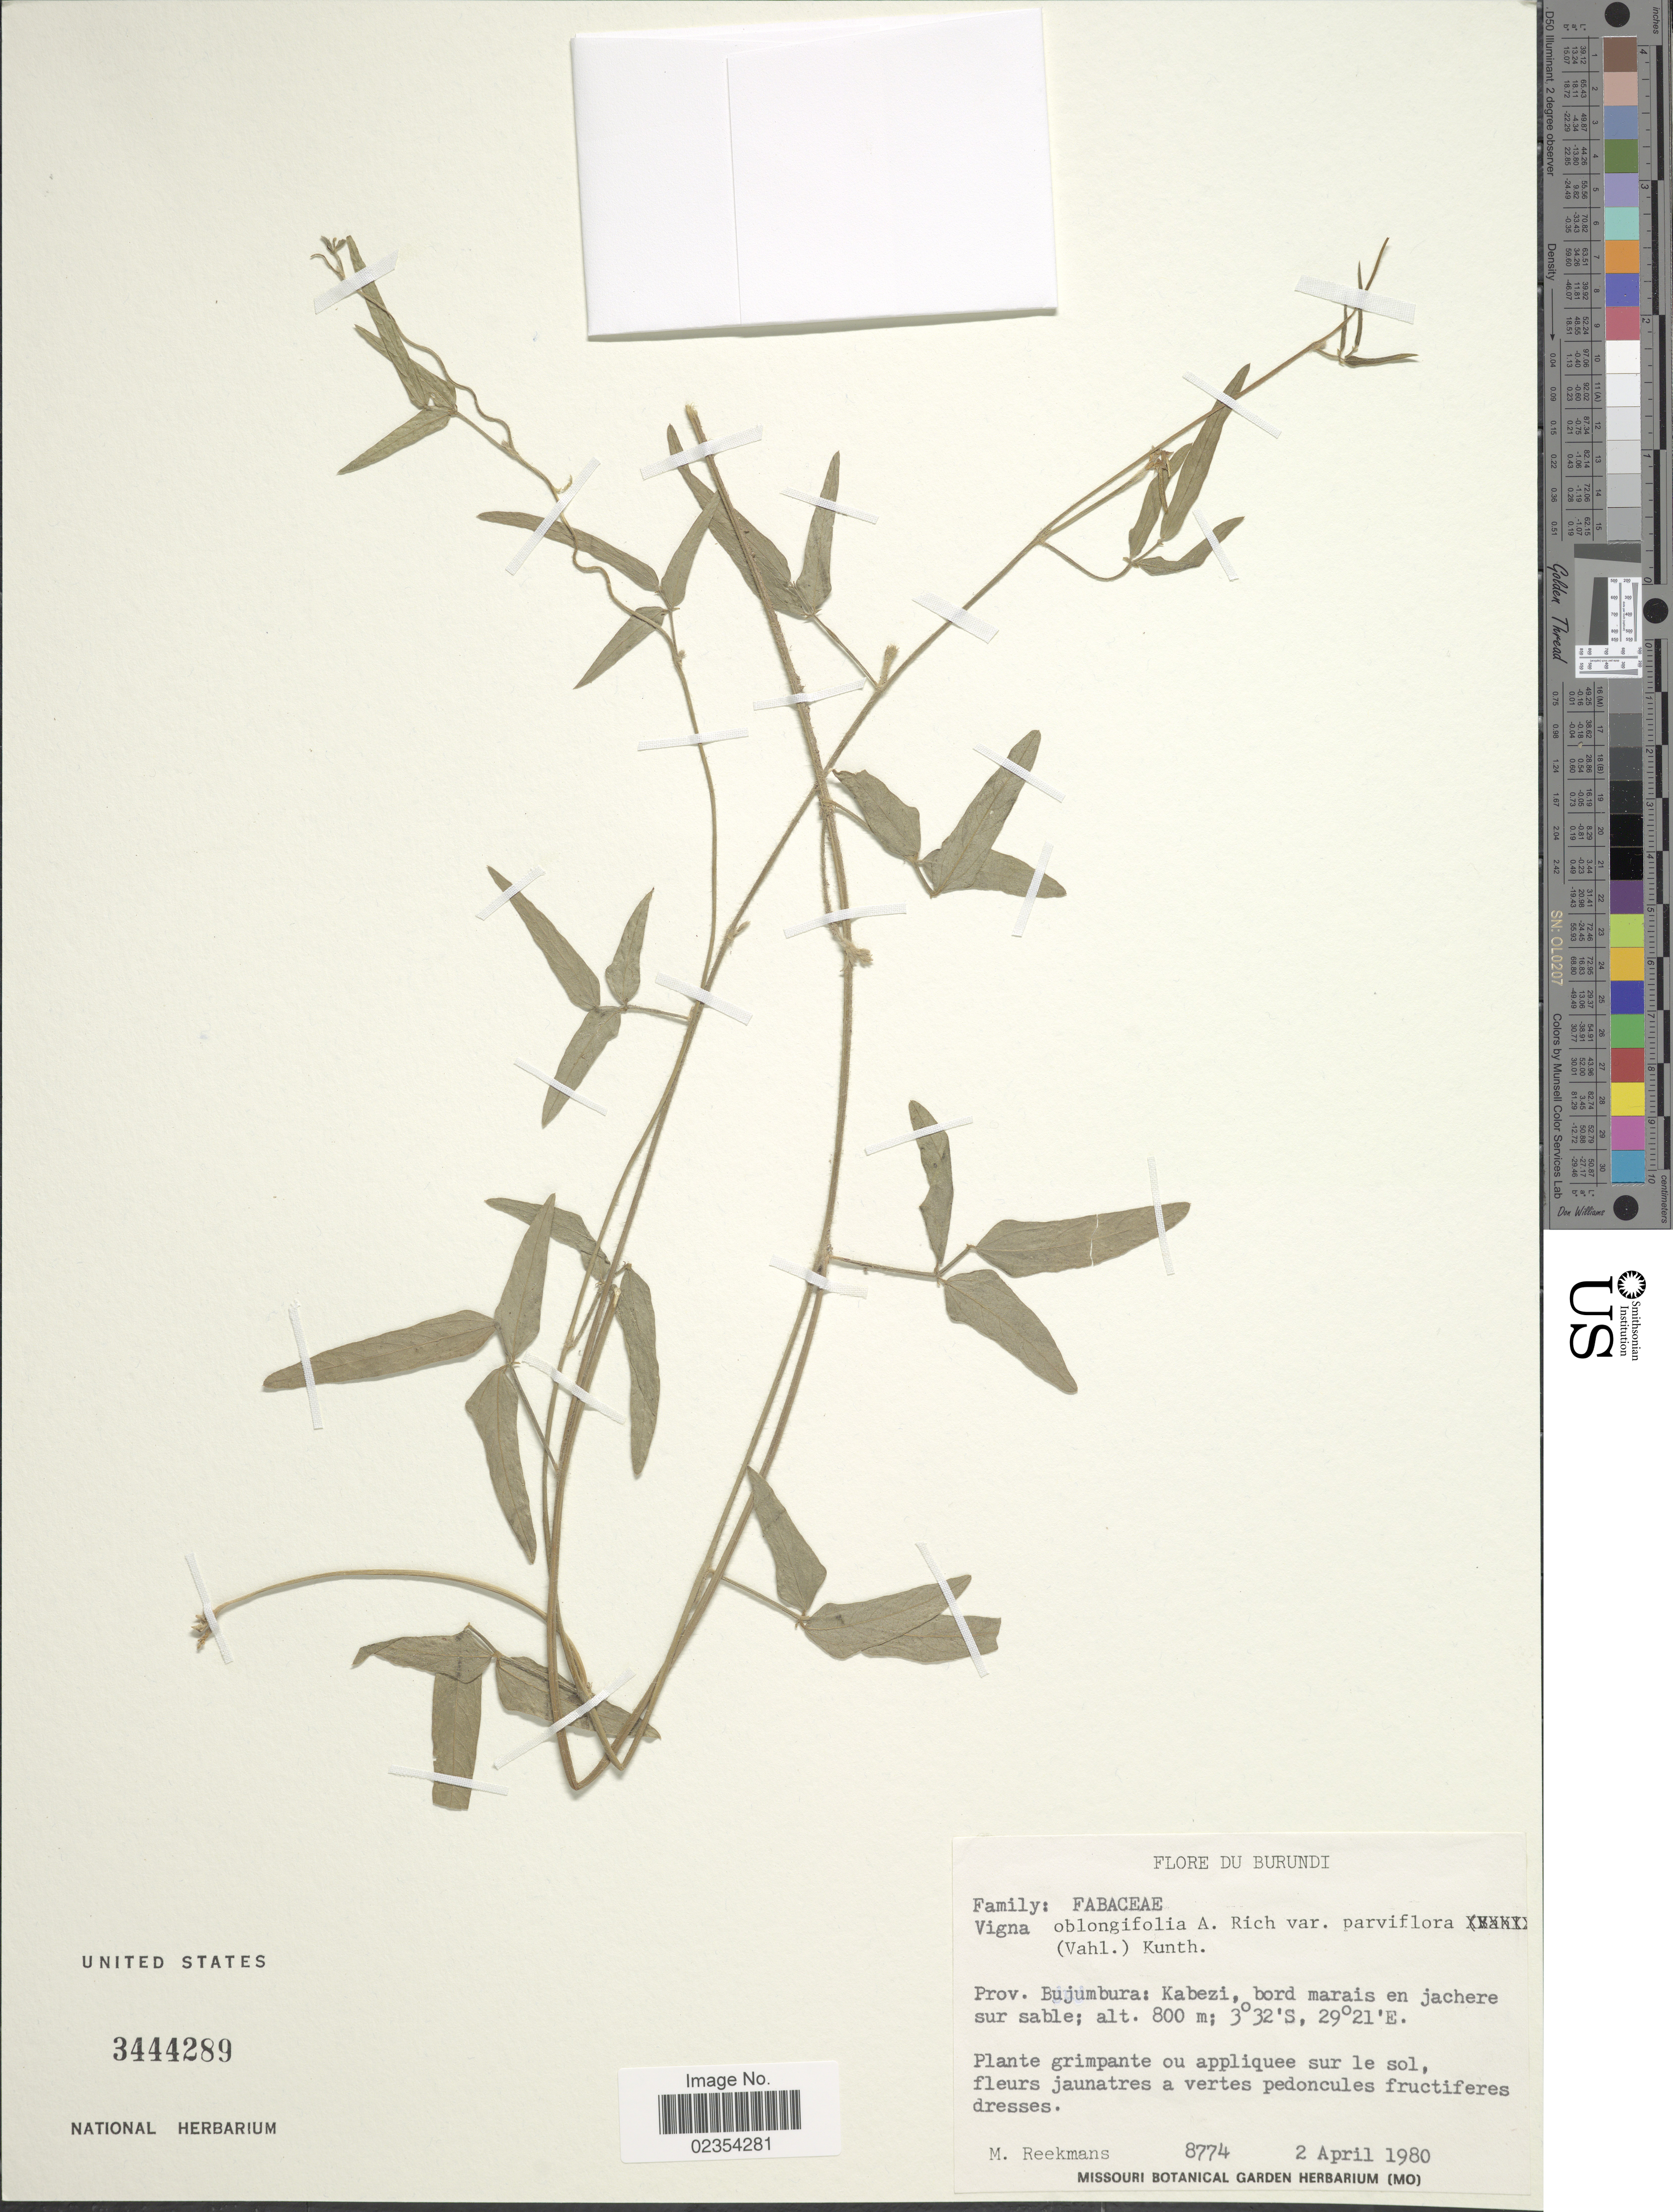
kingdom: Plantae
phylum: Tracheophyta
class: Magnoliopsida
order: Fabales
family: Fabaceae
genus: Vigna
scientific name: Vigna oblongifolia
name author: A. Rich.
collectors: M. Reekmans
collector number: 8774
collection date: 1980-04-02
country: Burundi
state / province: Bujumura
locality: Prov. Bujumbura: Kabezi, bord marais en jachere sur sable.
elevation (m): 800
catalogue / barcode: US 3444289